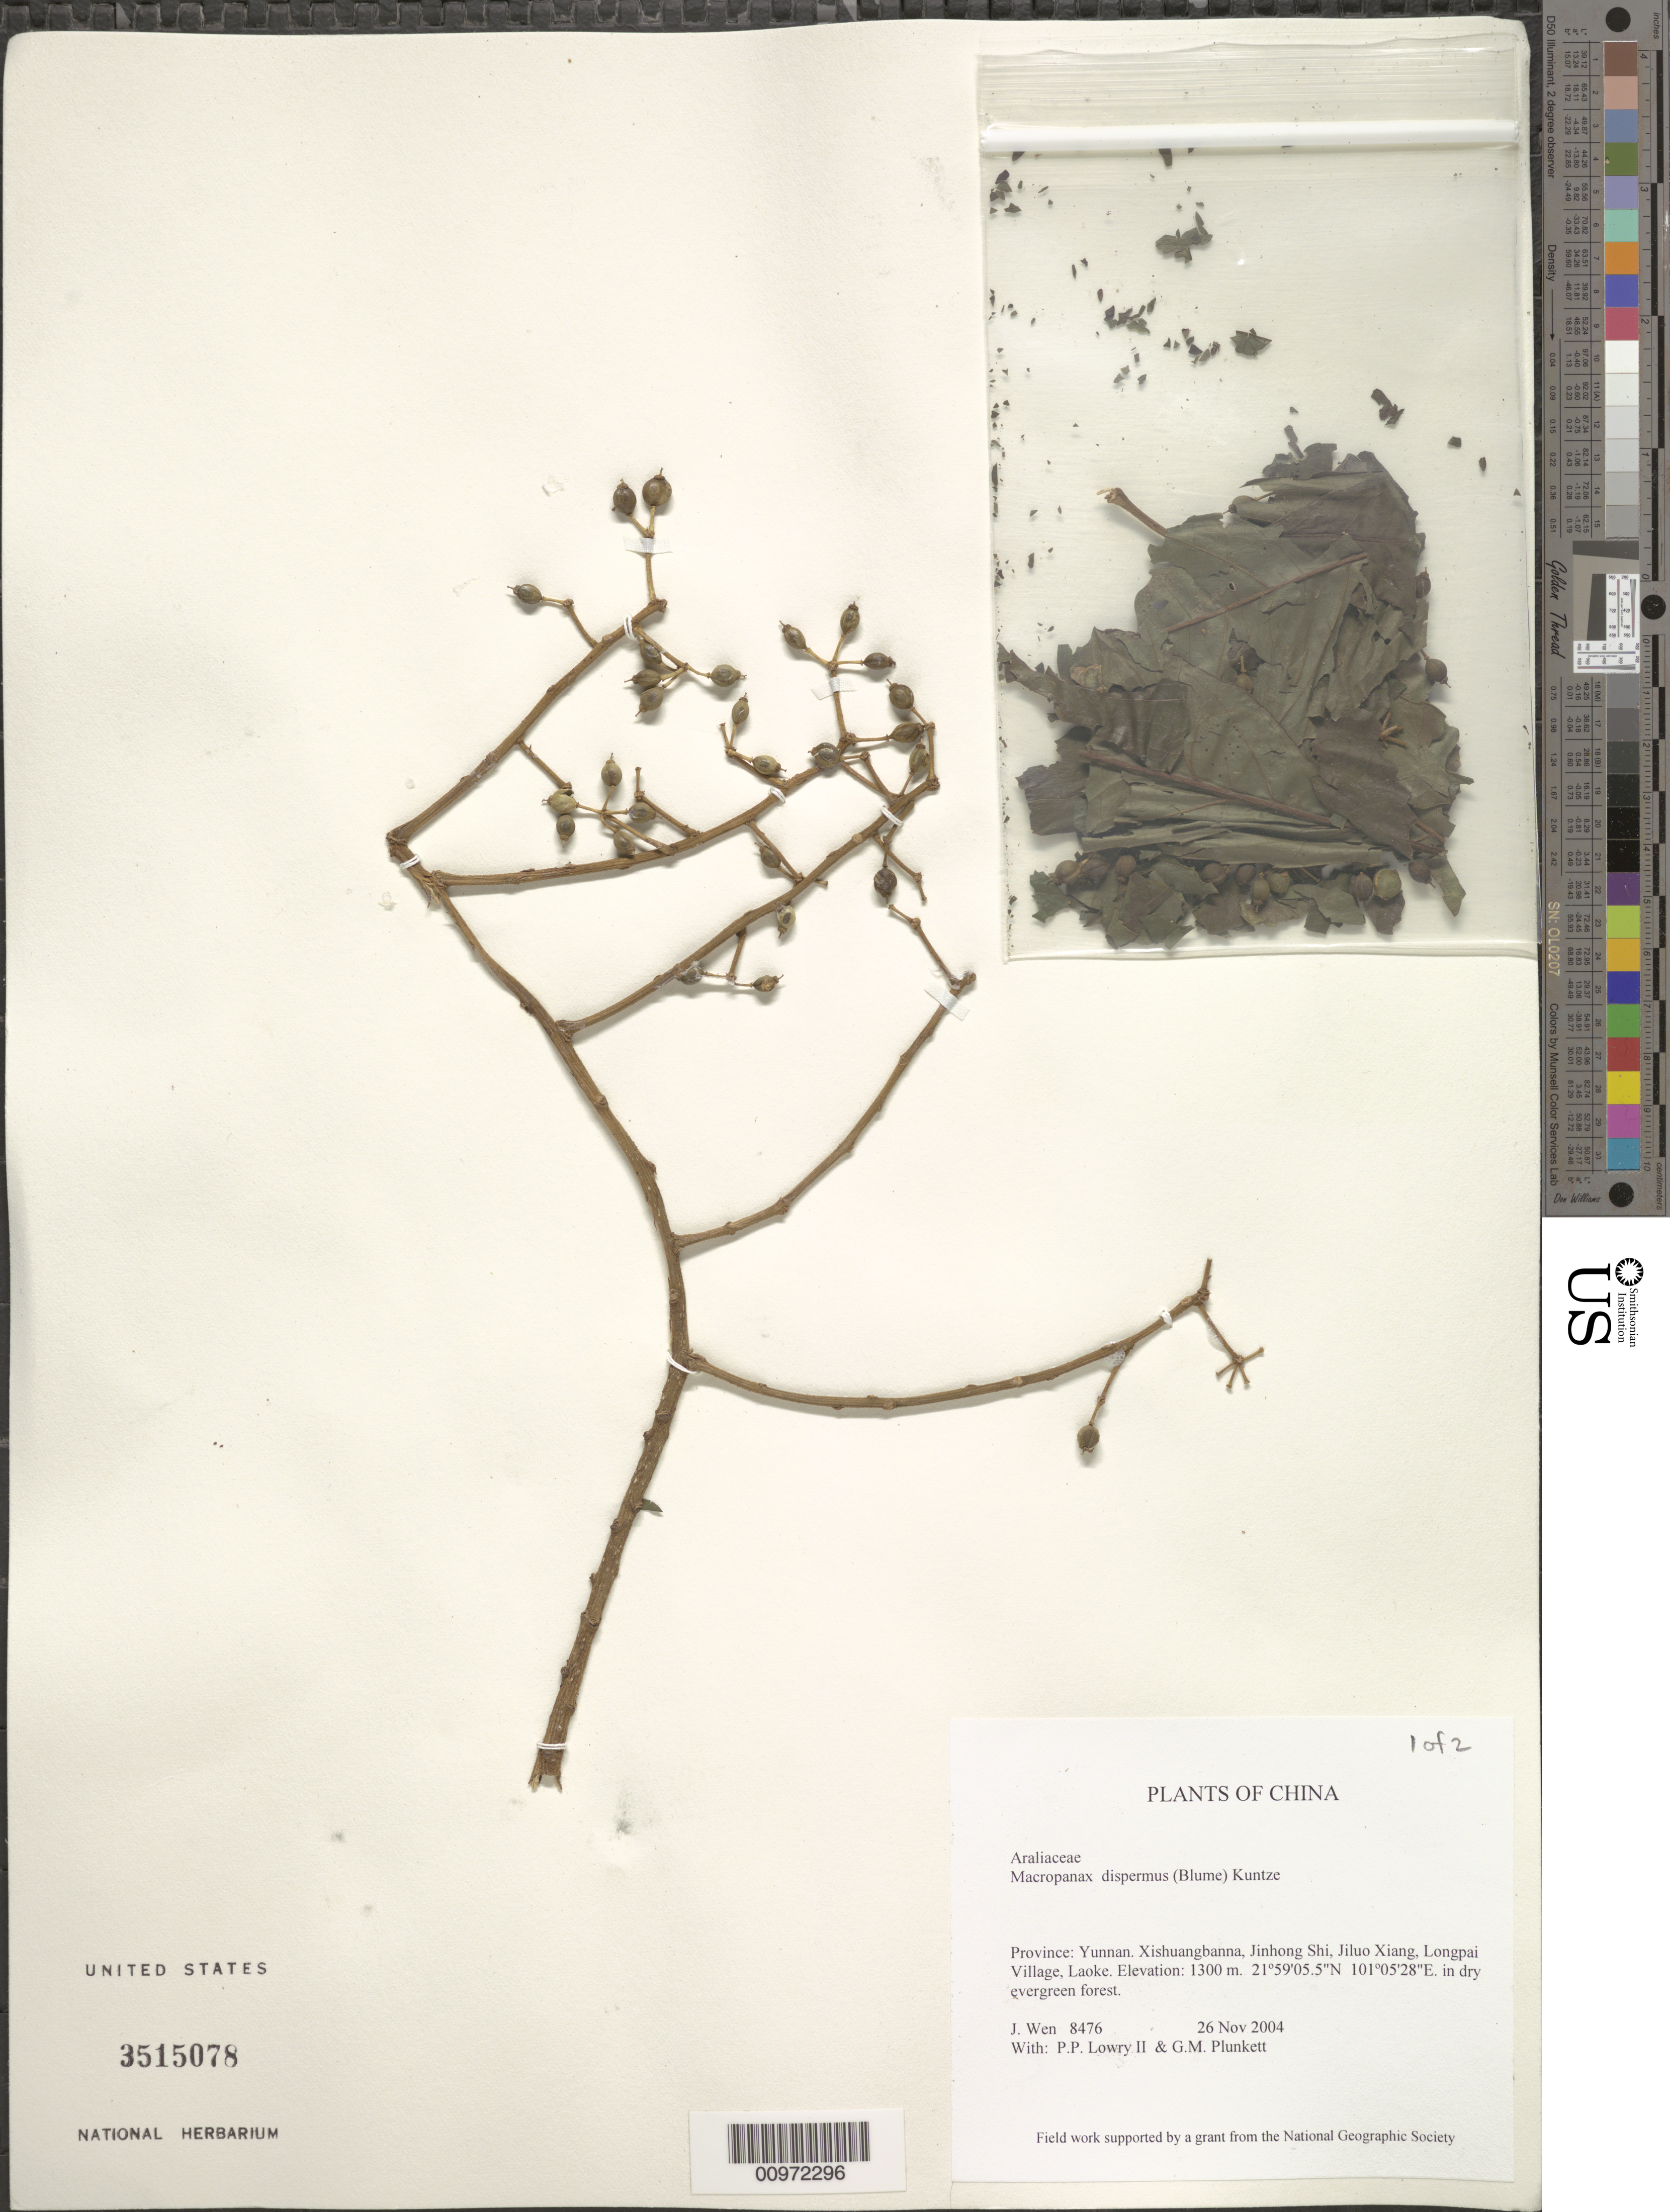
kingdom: Plantae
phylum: Tracheophyta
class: Magnoliopsida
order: Apiales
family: Araliaceae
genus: Macropanax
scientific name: Macropanax dispermus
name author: (Blume) Kuntze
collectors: J. Wen, P. P. Lowry & G. M. Plunkett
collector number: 8476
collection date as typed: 26 Nov 2004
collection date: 2004-11-26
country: China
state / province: Yunnan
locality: Xishuangbanna, Jinhong Shi, Jiluo Xiang, Longpai Village, Laoke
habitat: In dry evergreen forest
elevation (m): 1300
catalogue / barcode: US 3515078